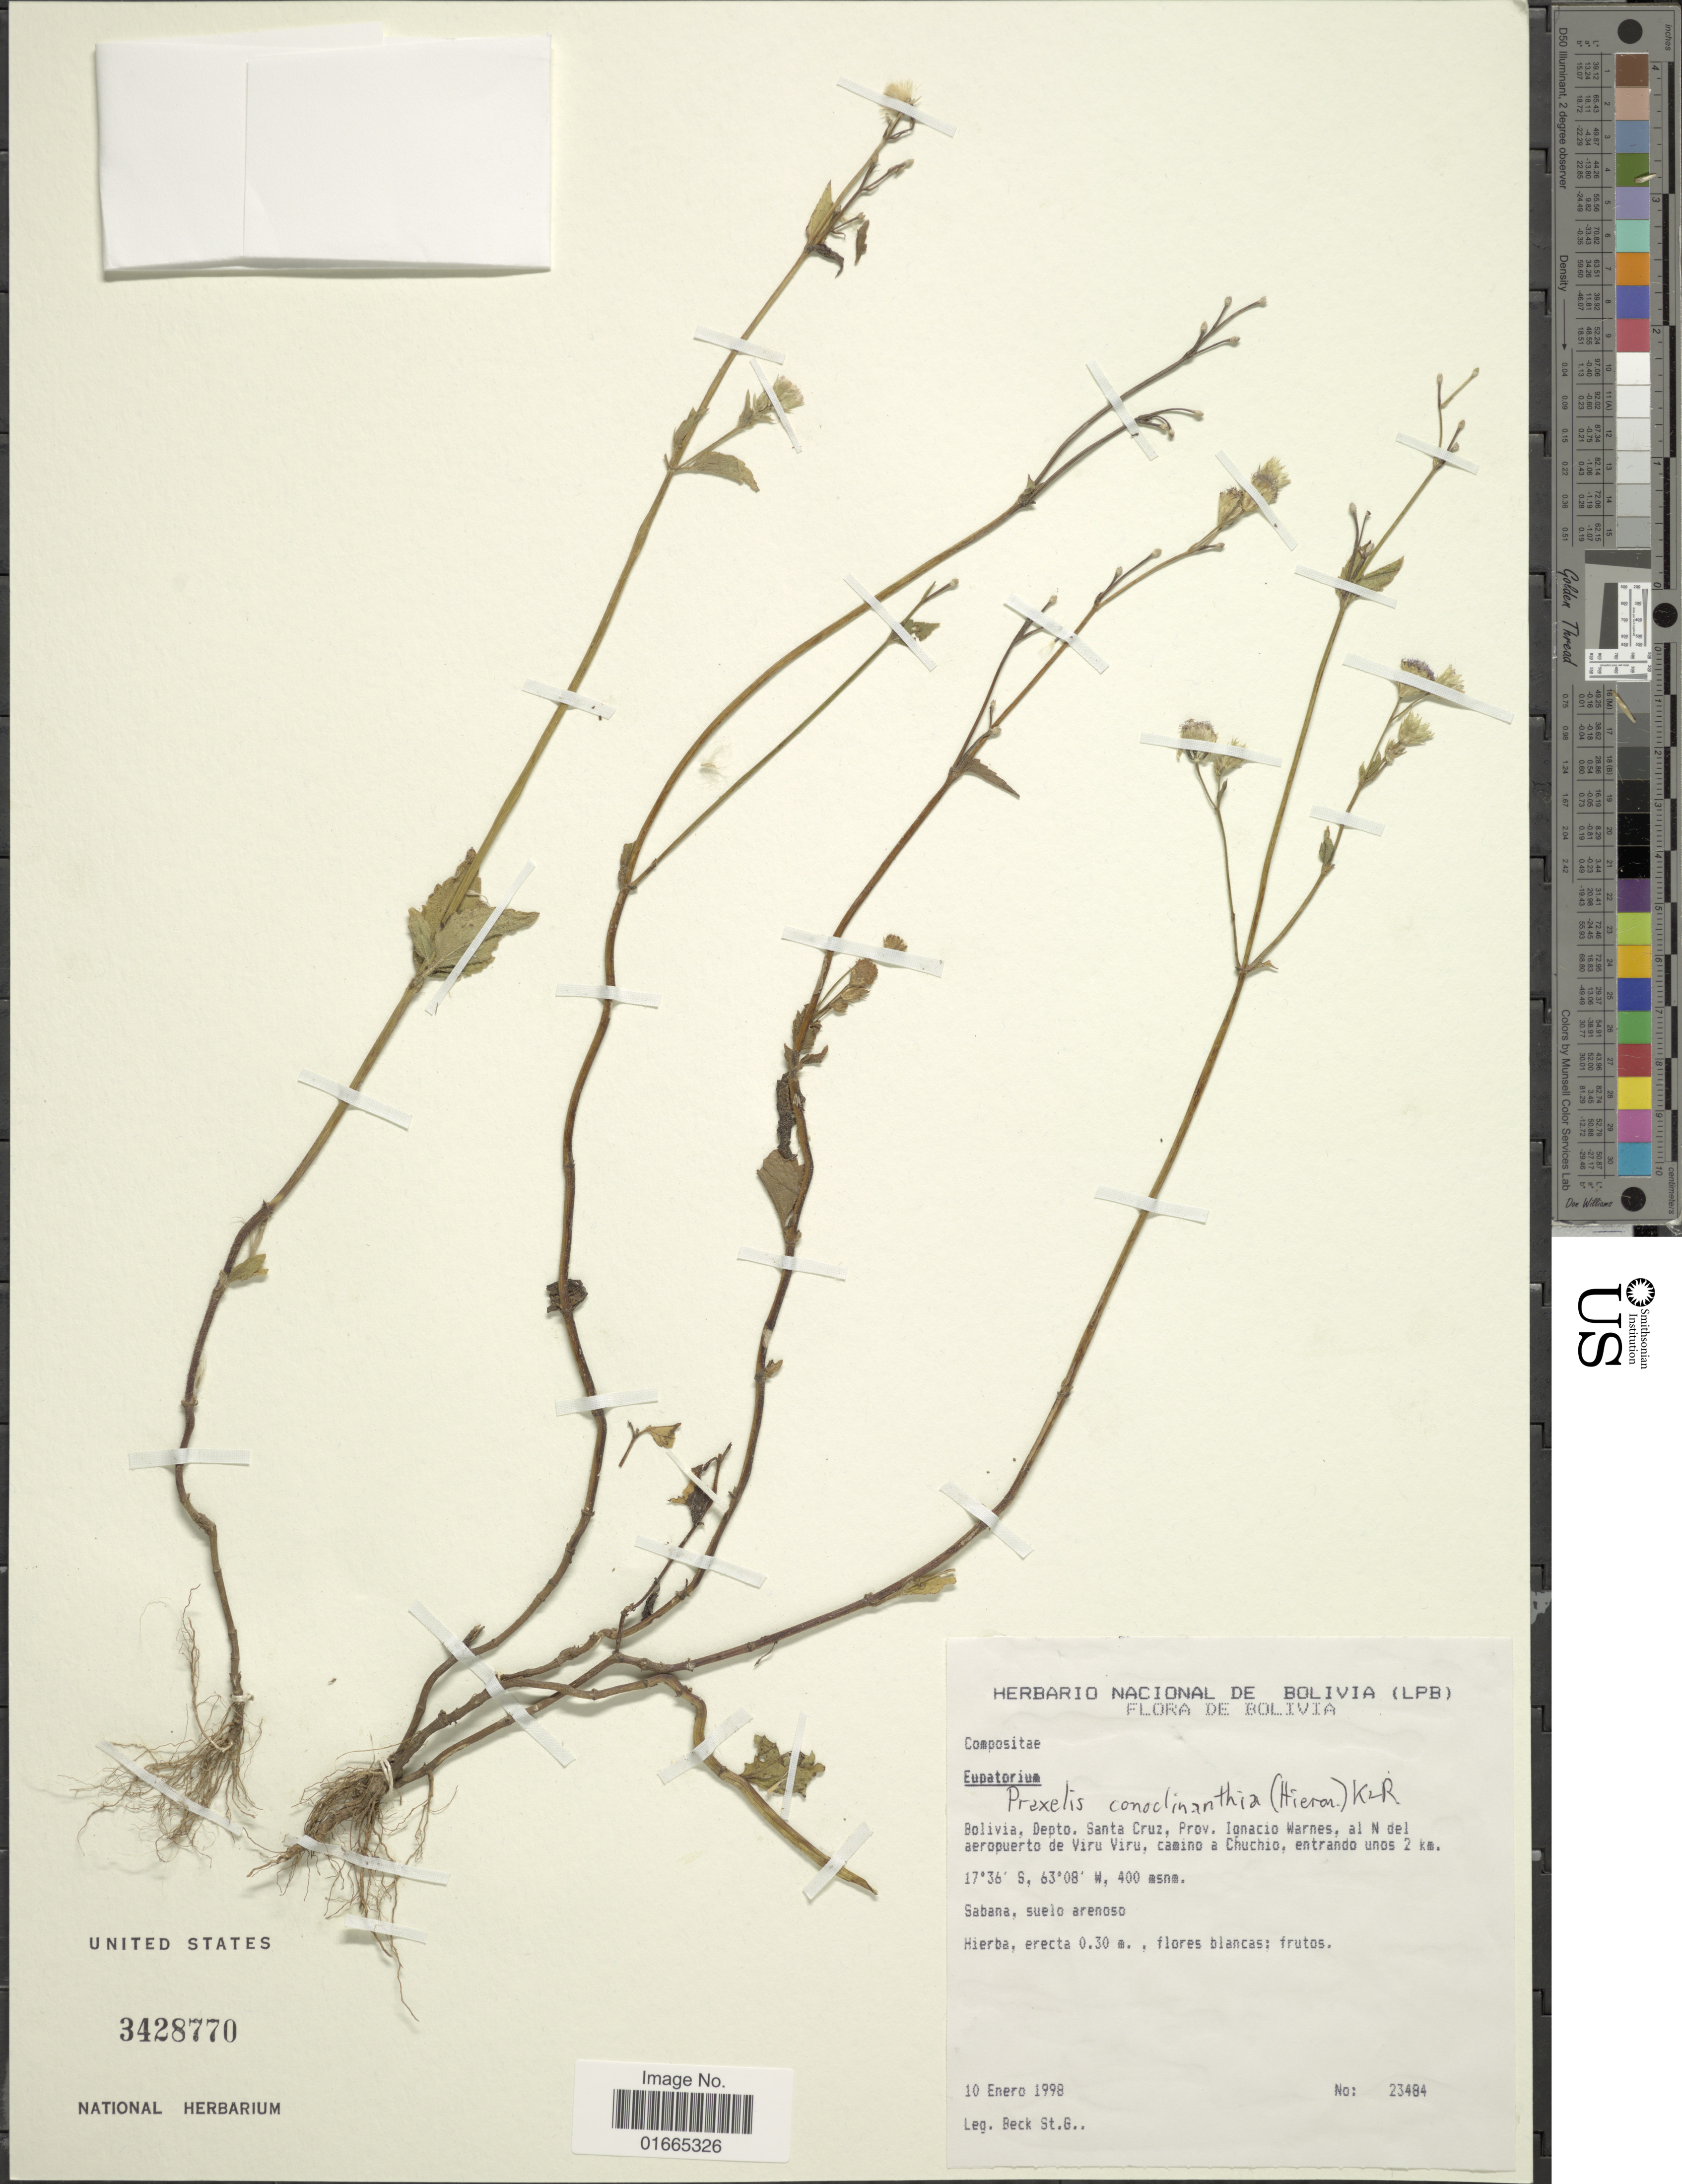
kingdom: Plantae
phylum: Tracheophyta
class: Magnoliopsida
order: Asterales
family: Asteraceae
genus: Praxelis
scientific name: Praxelis conoclinanthia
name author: (Hieron.) R.M. King & H. Rob.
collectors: S. G. Beck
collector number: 23484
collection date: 1998-01-10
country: Bolivia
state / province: Santa Cruz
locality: Bolivia, Depto. Santa Cruz, Prov. Ignacio Warnes, al N del aeropuerto de Viru Viru, camino a Chuchio, entrando unos 2 km.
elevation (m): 400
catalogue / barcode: US 3428770